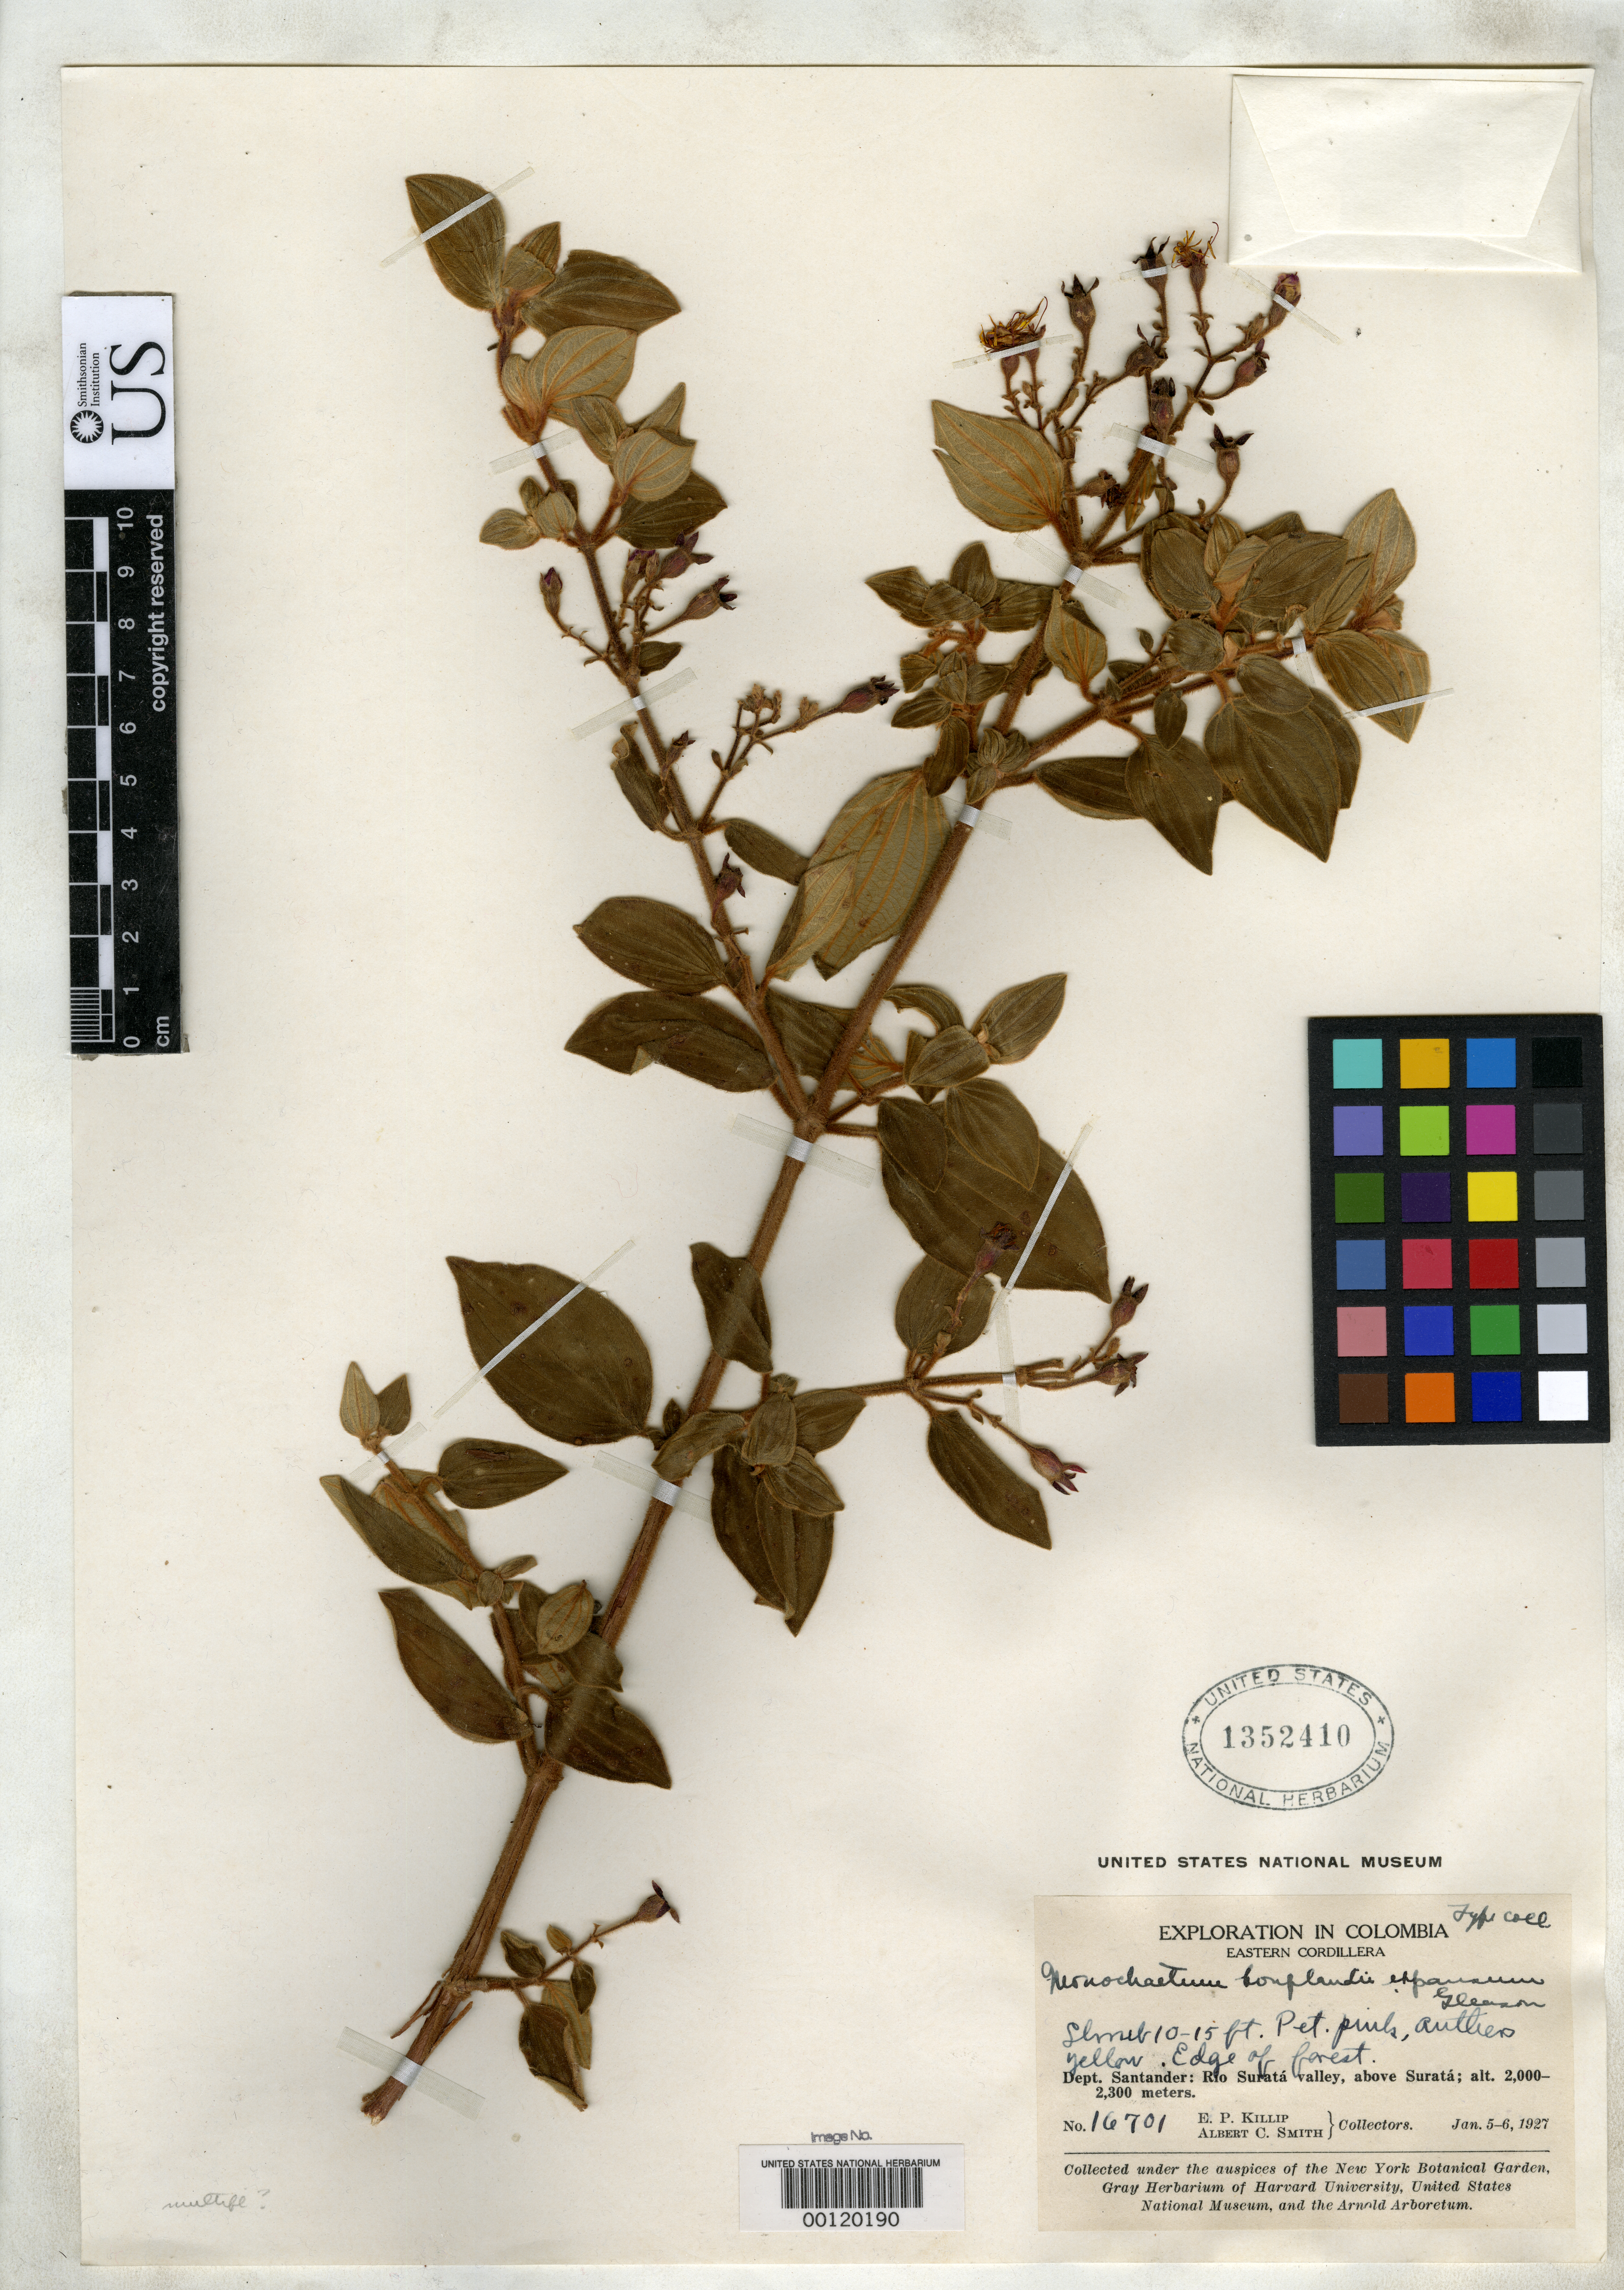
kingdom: Plantae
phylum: Tracheophyta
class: Magnoliopsida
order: Myrtales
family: Melastomataceae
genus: Monochaetum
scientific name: Monochaetum bonplandii var. expansum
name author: Gleason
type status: Isotype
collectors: E. P. Killip & A. C. Smith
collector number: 16701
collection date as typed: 05 Jan 1927 to 06 Jan 1927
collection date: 1927-01-05/1927-01-06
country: Colombia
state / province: Santander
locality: Rio Surata Valley, above Surata.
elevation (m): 2000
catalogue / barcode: US 1352410